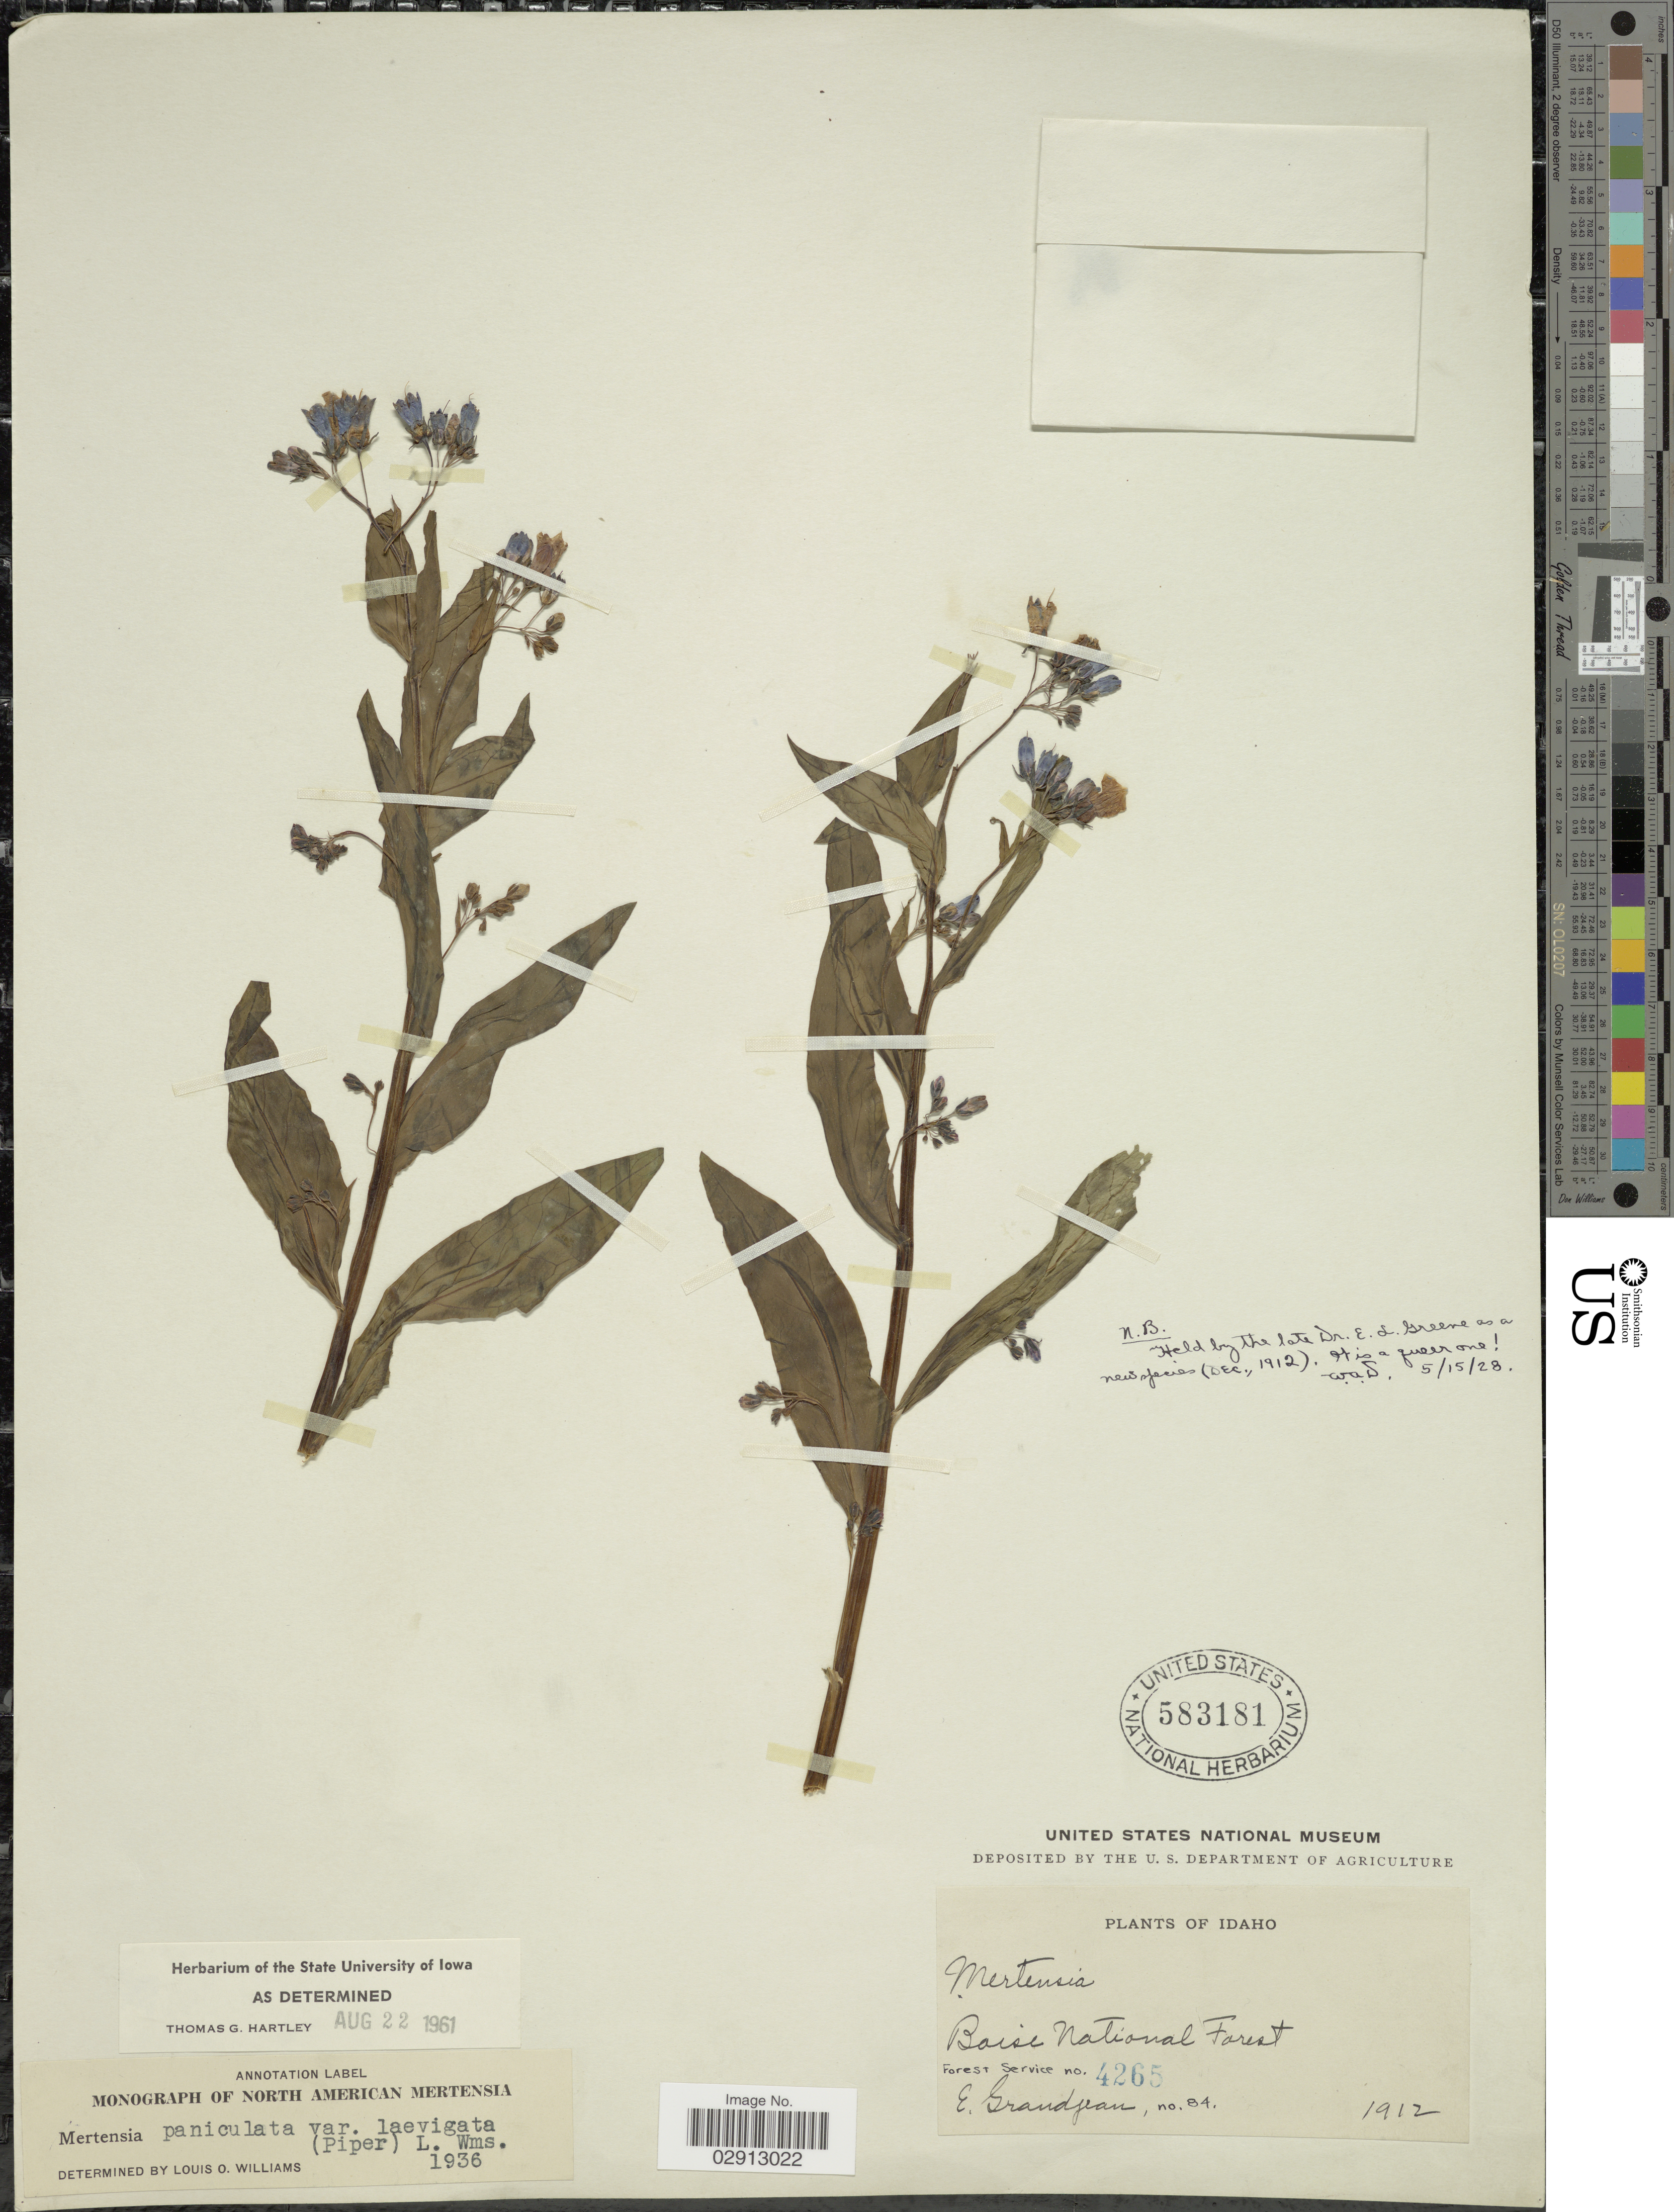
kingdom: Plantae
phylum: Tracheophyta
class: Magnoliopsida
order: Boraginales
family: Boraginaceae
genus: Mertensia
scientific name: Mertensia paniculata var. laevigata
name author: (Piper) L.O. Williams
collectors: E. Grandjean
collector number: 84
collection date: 1912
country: United States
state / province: Idaho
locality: Boise National Forest.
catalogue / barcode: US 583181